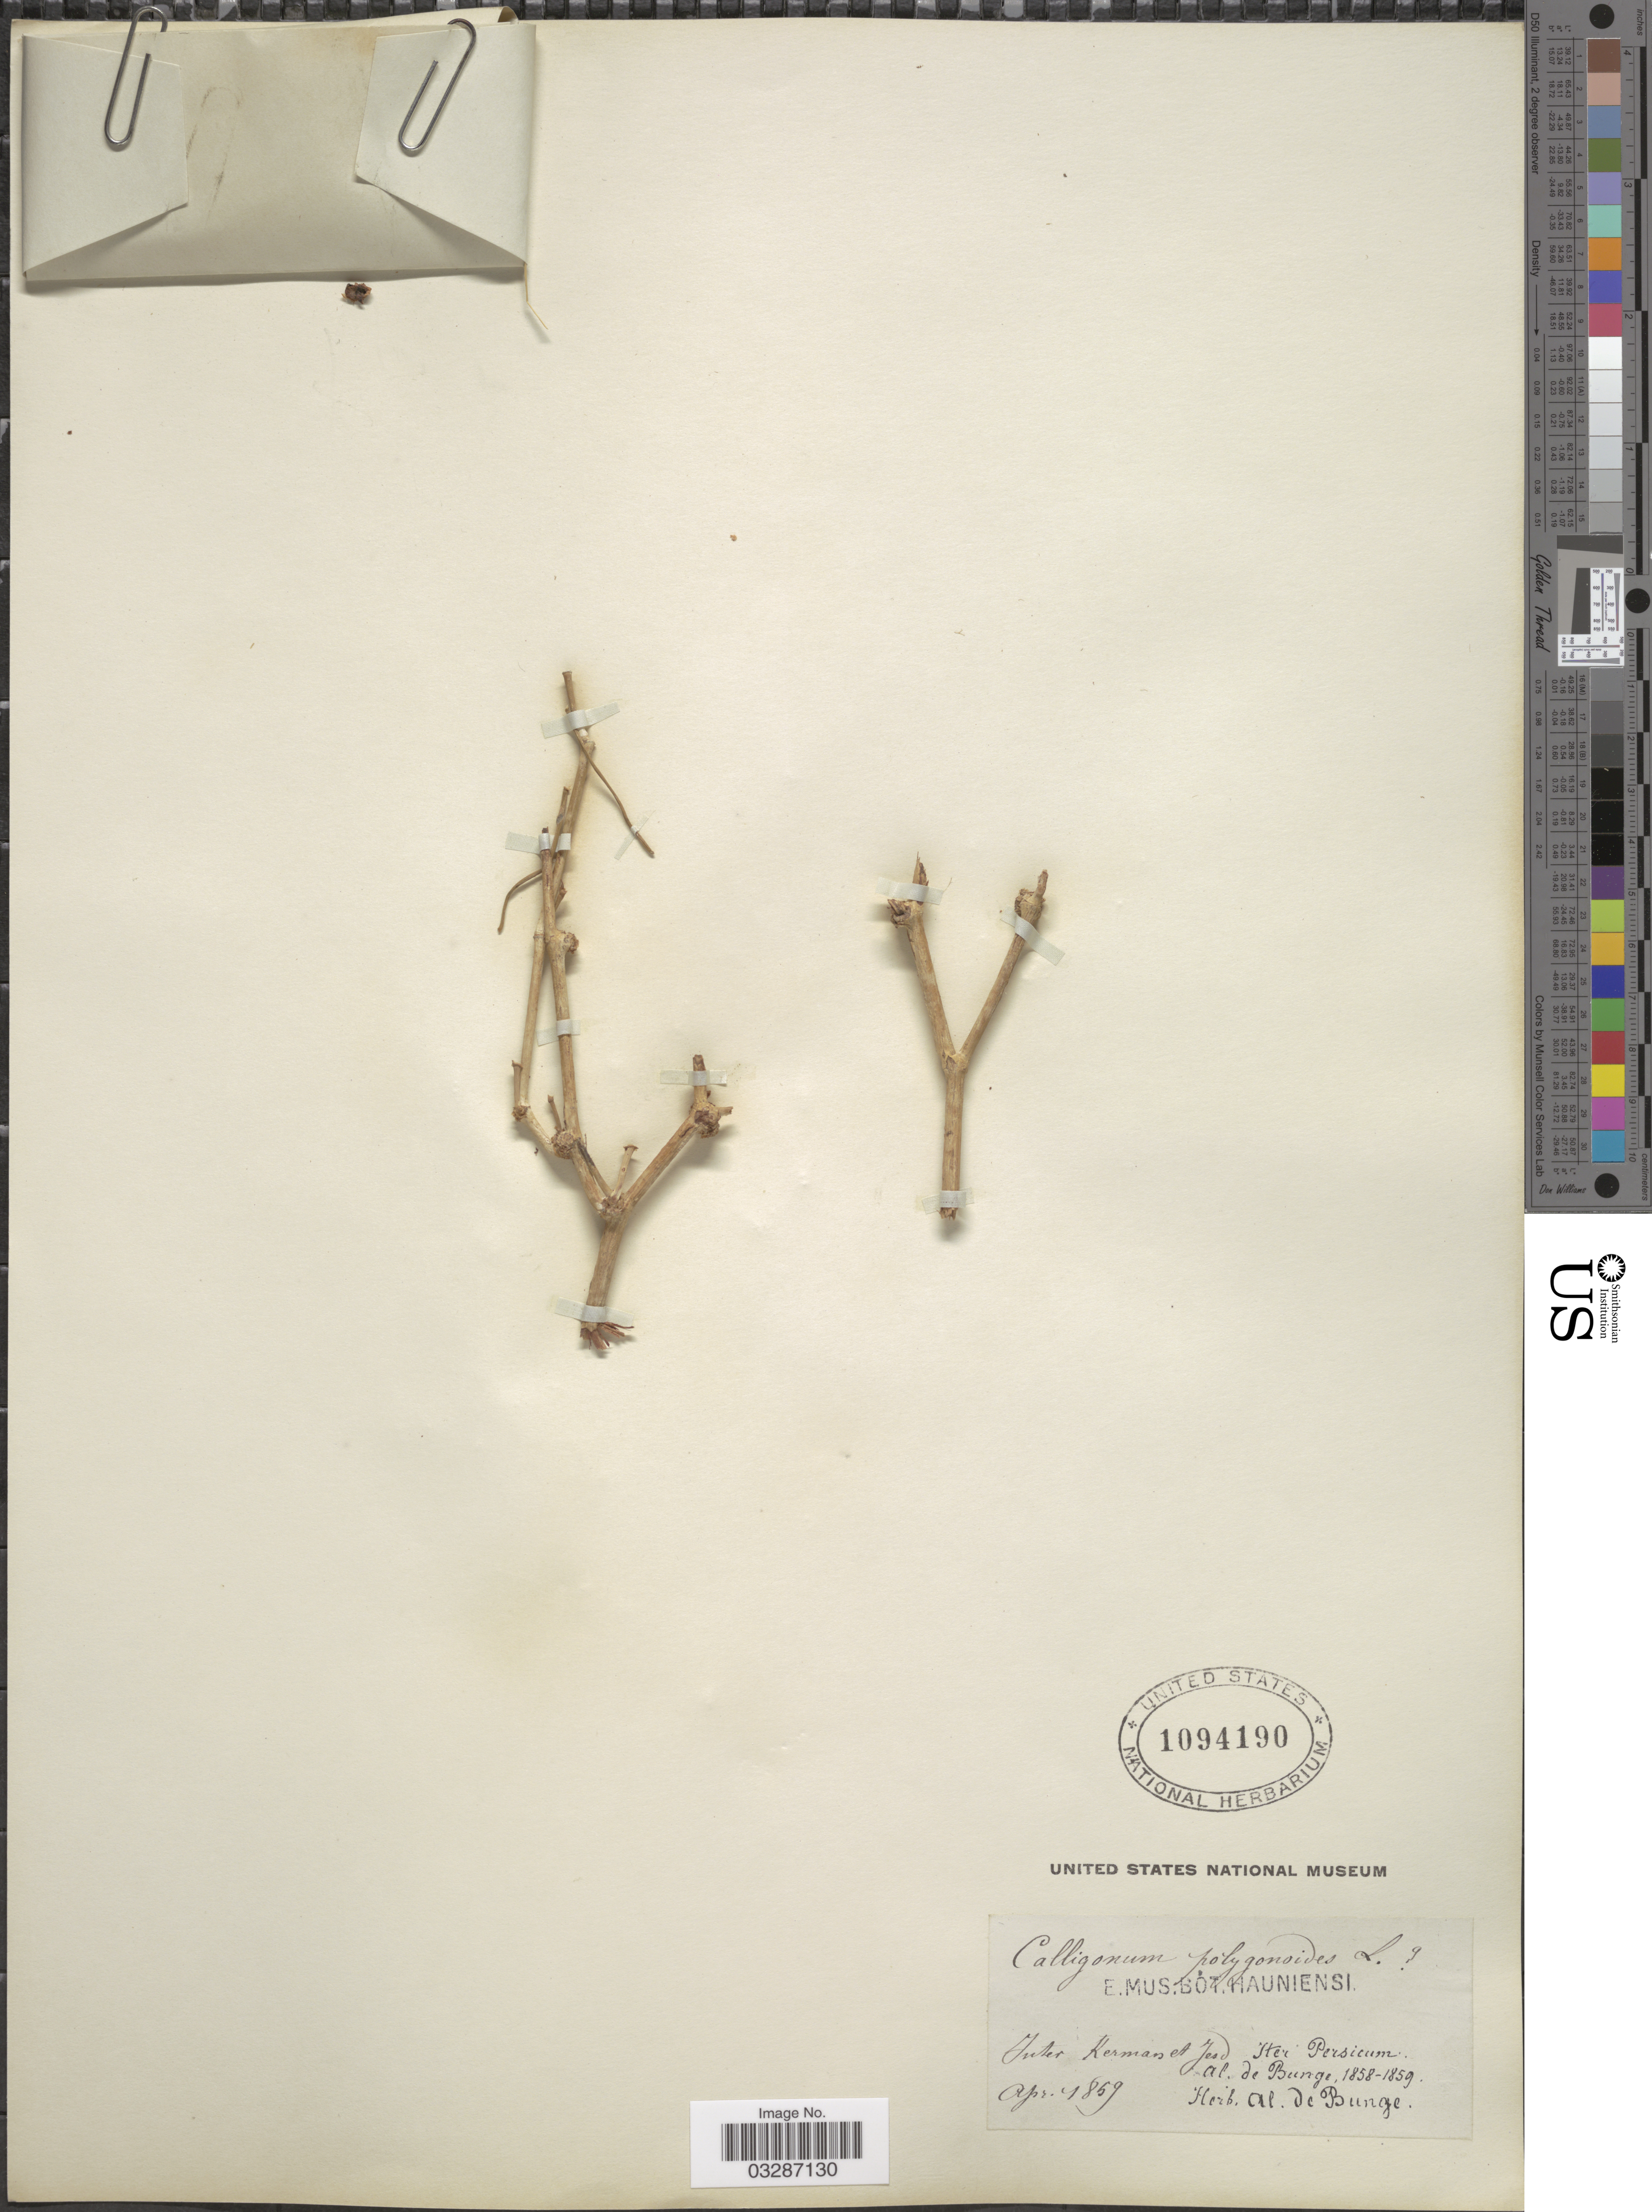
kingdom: Plantae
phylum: Tracheophyta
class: Magnoliopsida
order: Caryophyllales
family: Polygonaceae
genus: Calligonum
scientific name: Calligonum polygonoides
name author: L.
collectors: A. de Bunge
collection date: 1859-04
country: Iran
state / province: Kerman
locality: Inter Kerman et Yesd. Iter Persicum.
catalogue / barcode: US 1094190